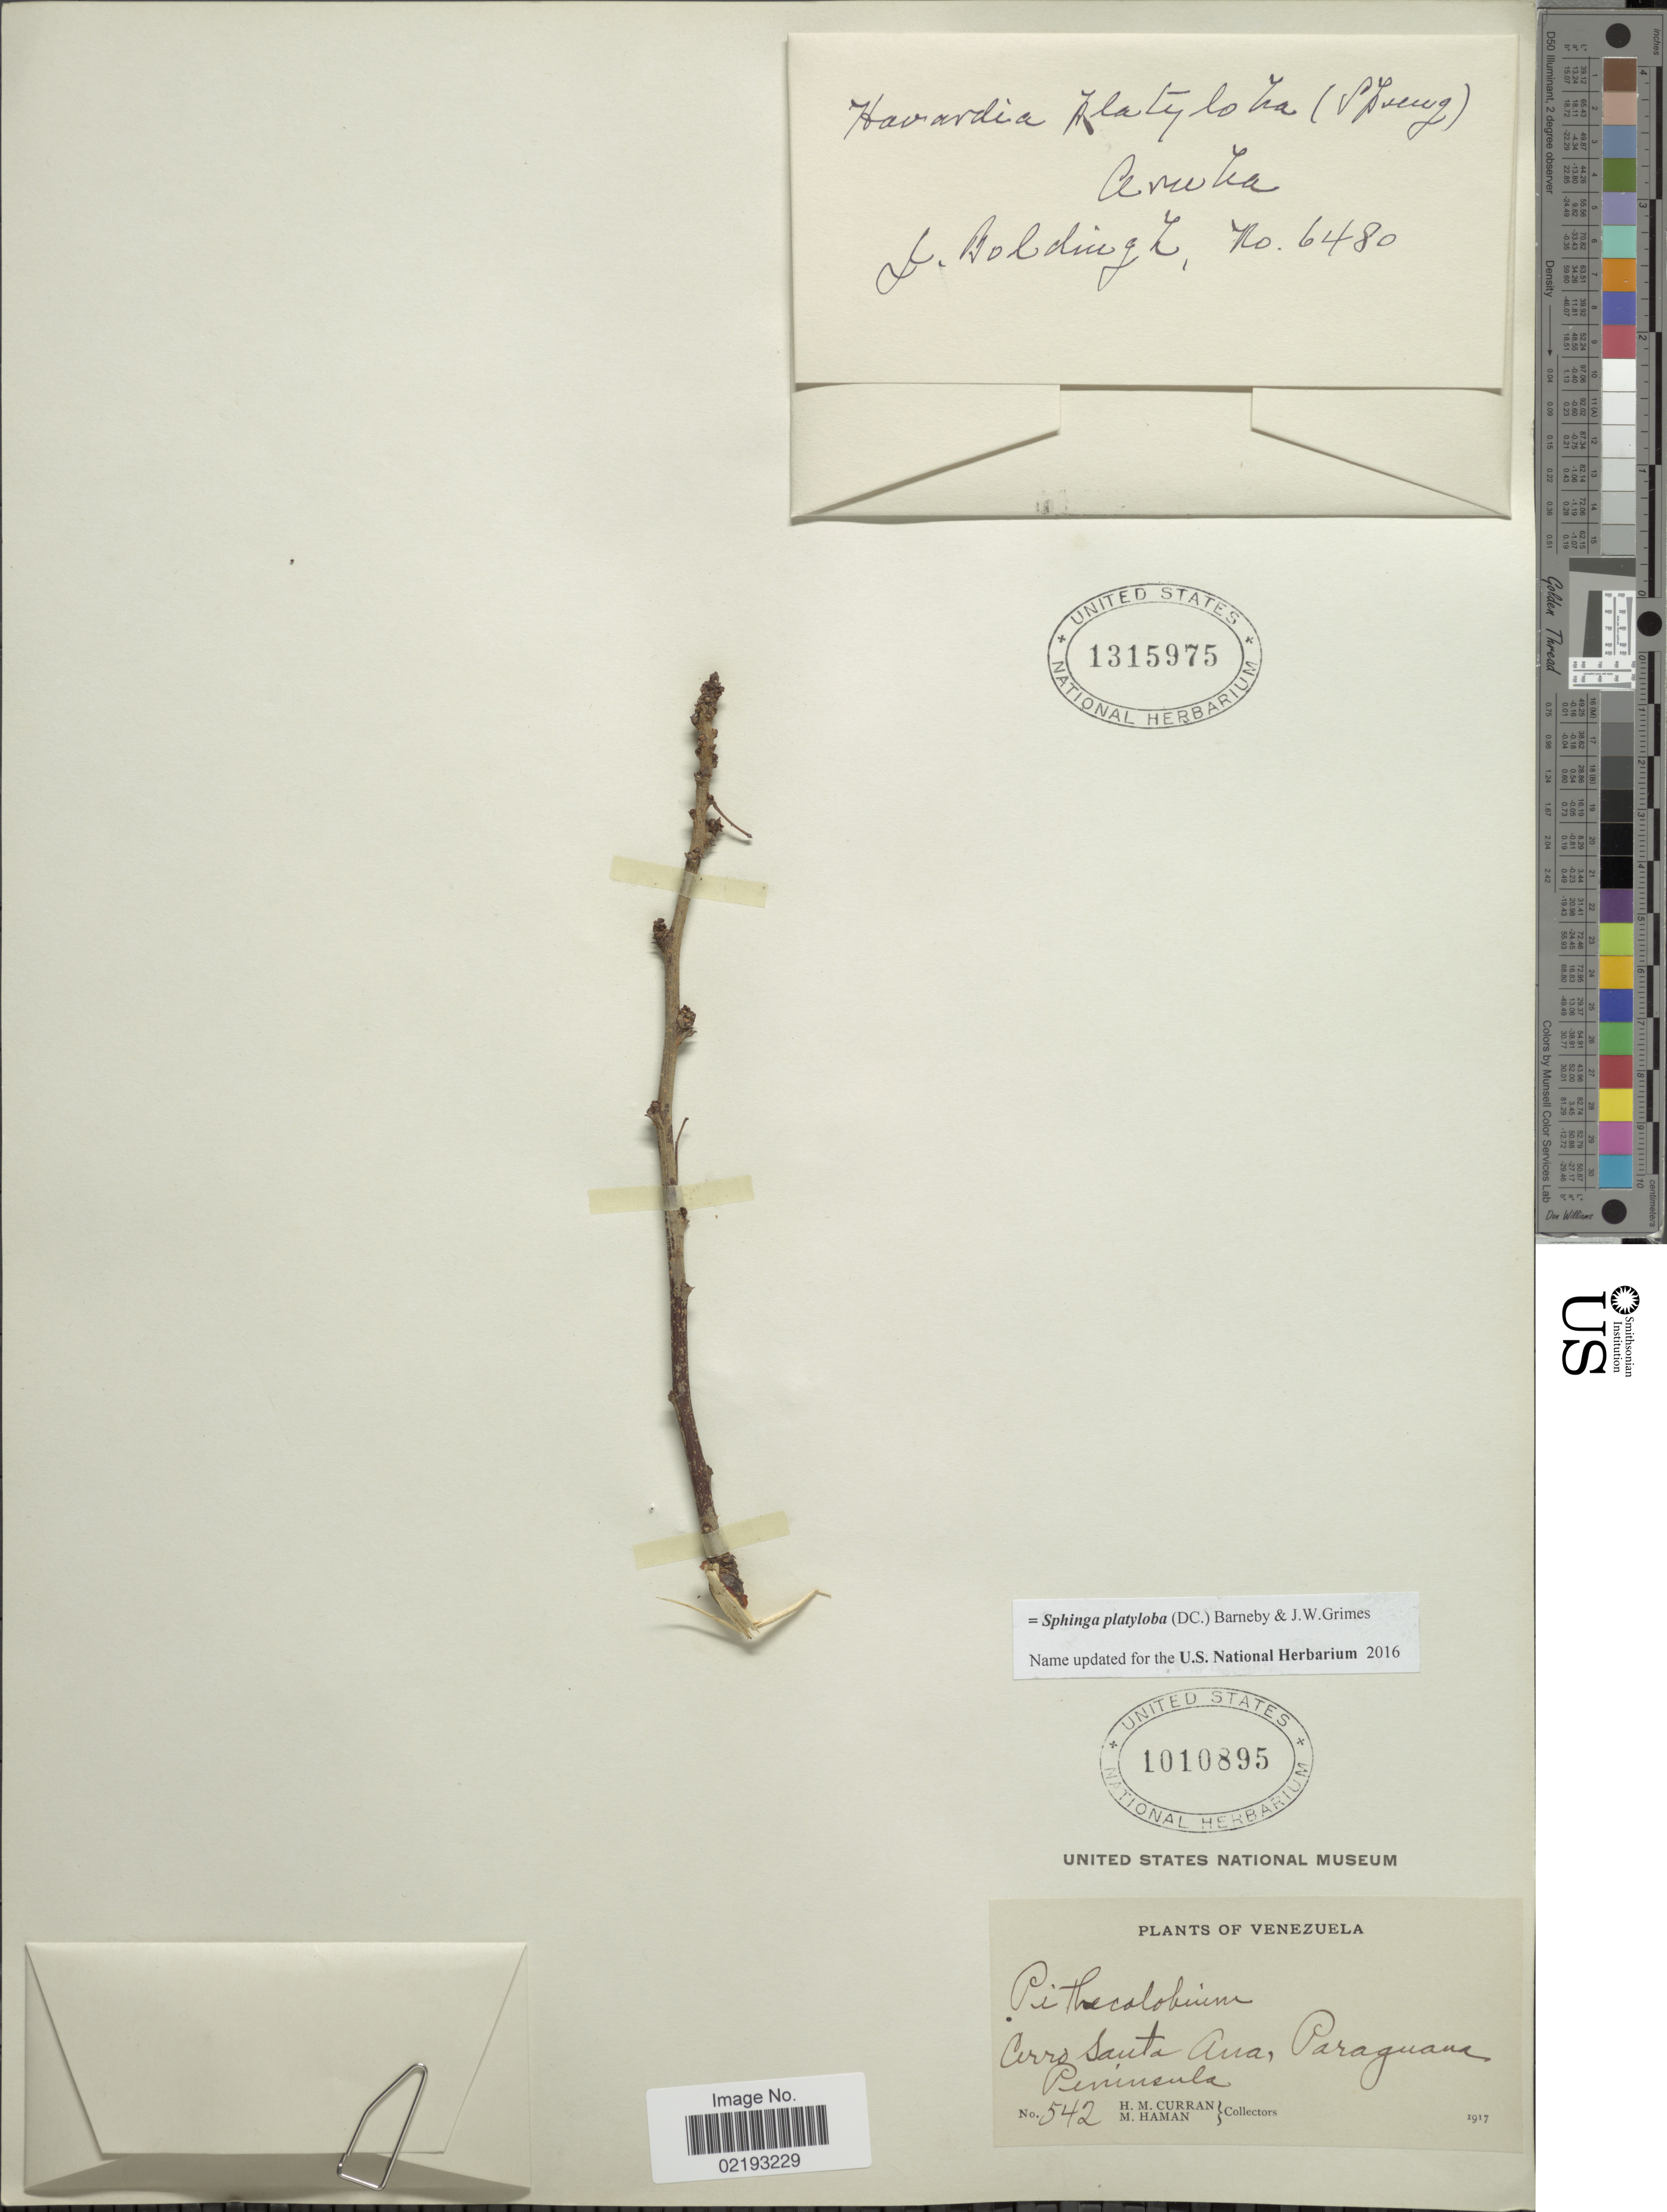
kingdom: Plantae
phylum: Tracheophyta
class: Magnoliopsida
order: Fabales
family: Fabaceae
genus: Sphinga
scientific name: Sphinga platyloba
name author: (DC.) Barneby & J.W. Grimes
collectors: H. M. Curran & M. Haman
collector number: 542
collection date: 1917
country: Venezuela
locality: Cerro Santa Ana, Paraguana, Peninsula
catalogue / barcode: US 1010895